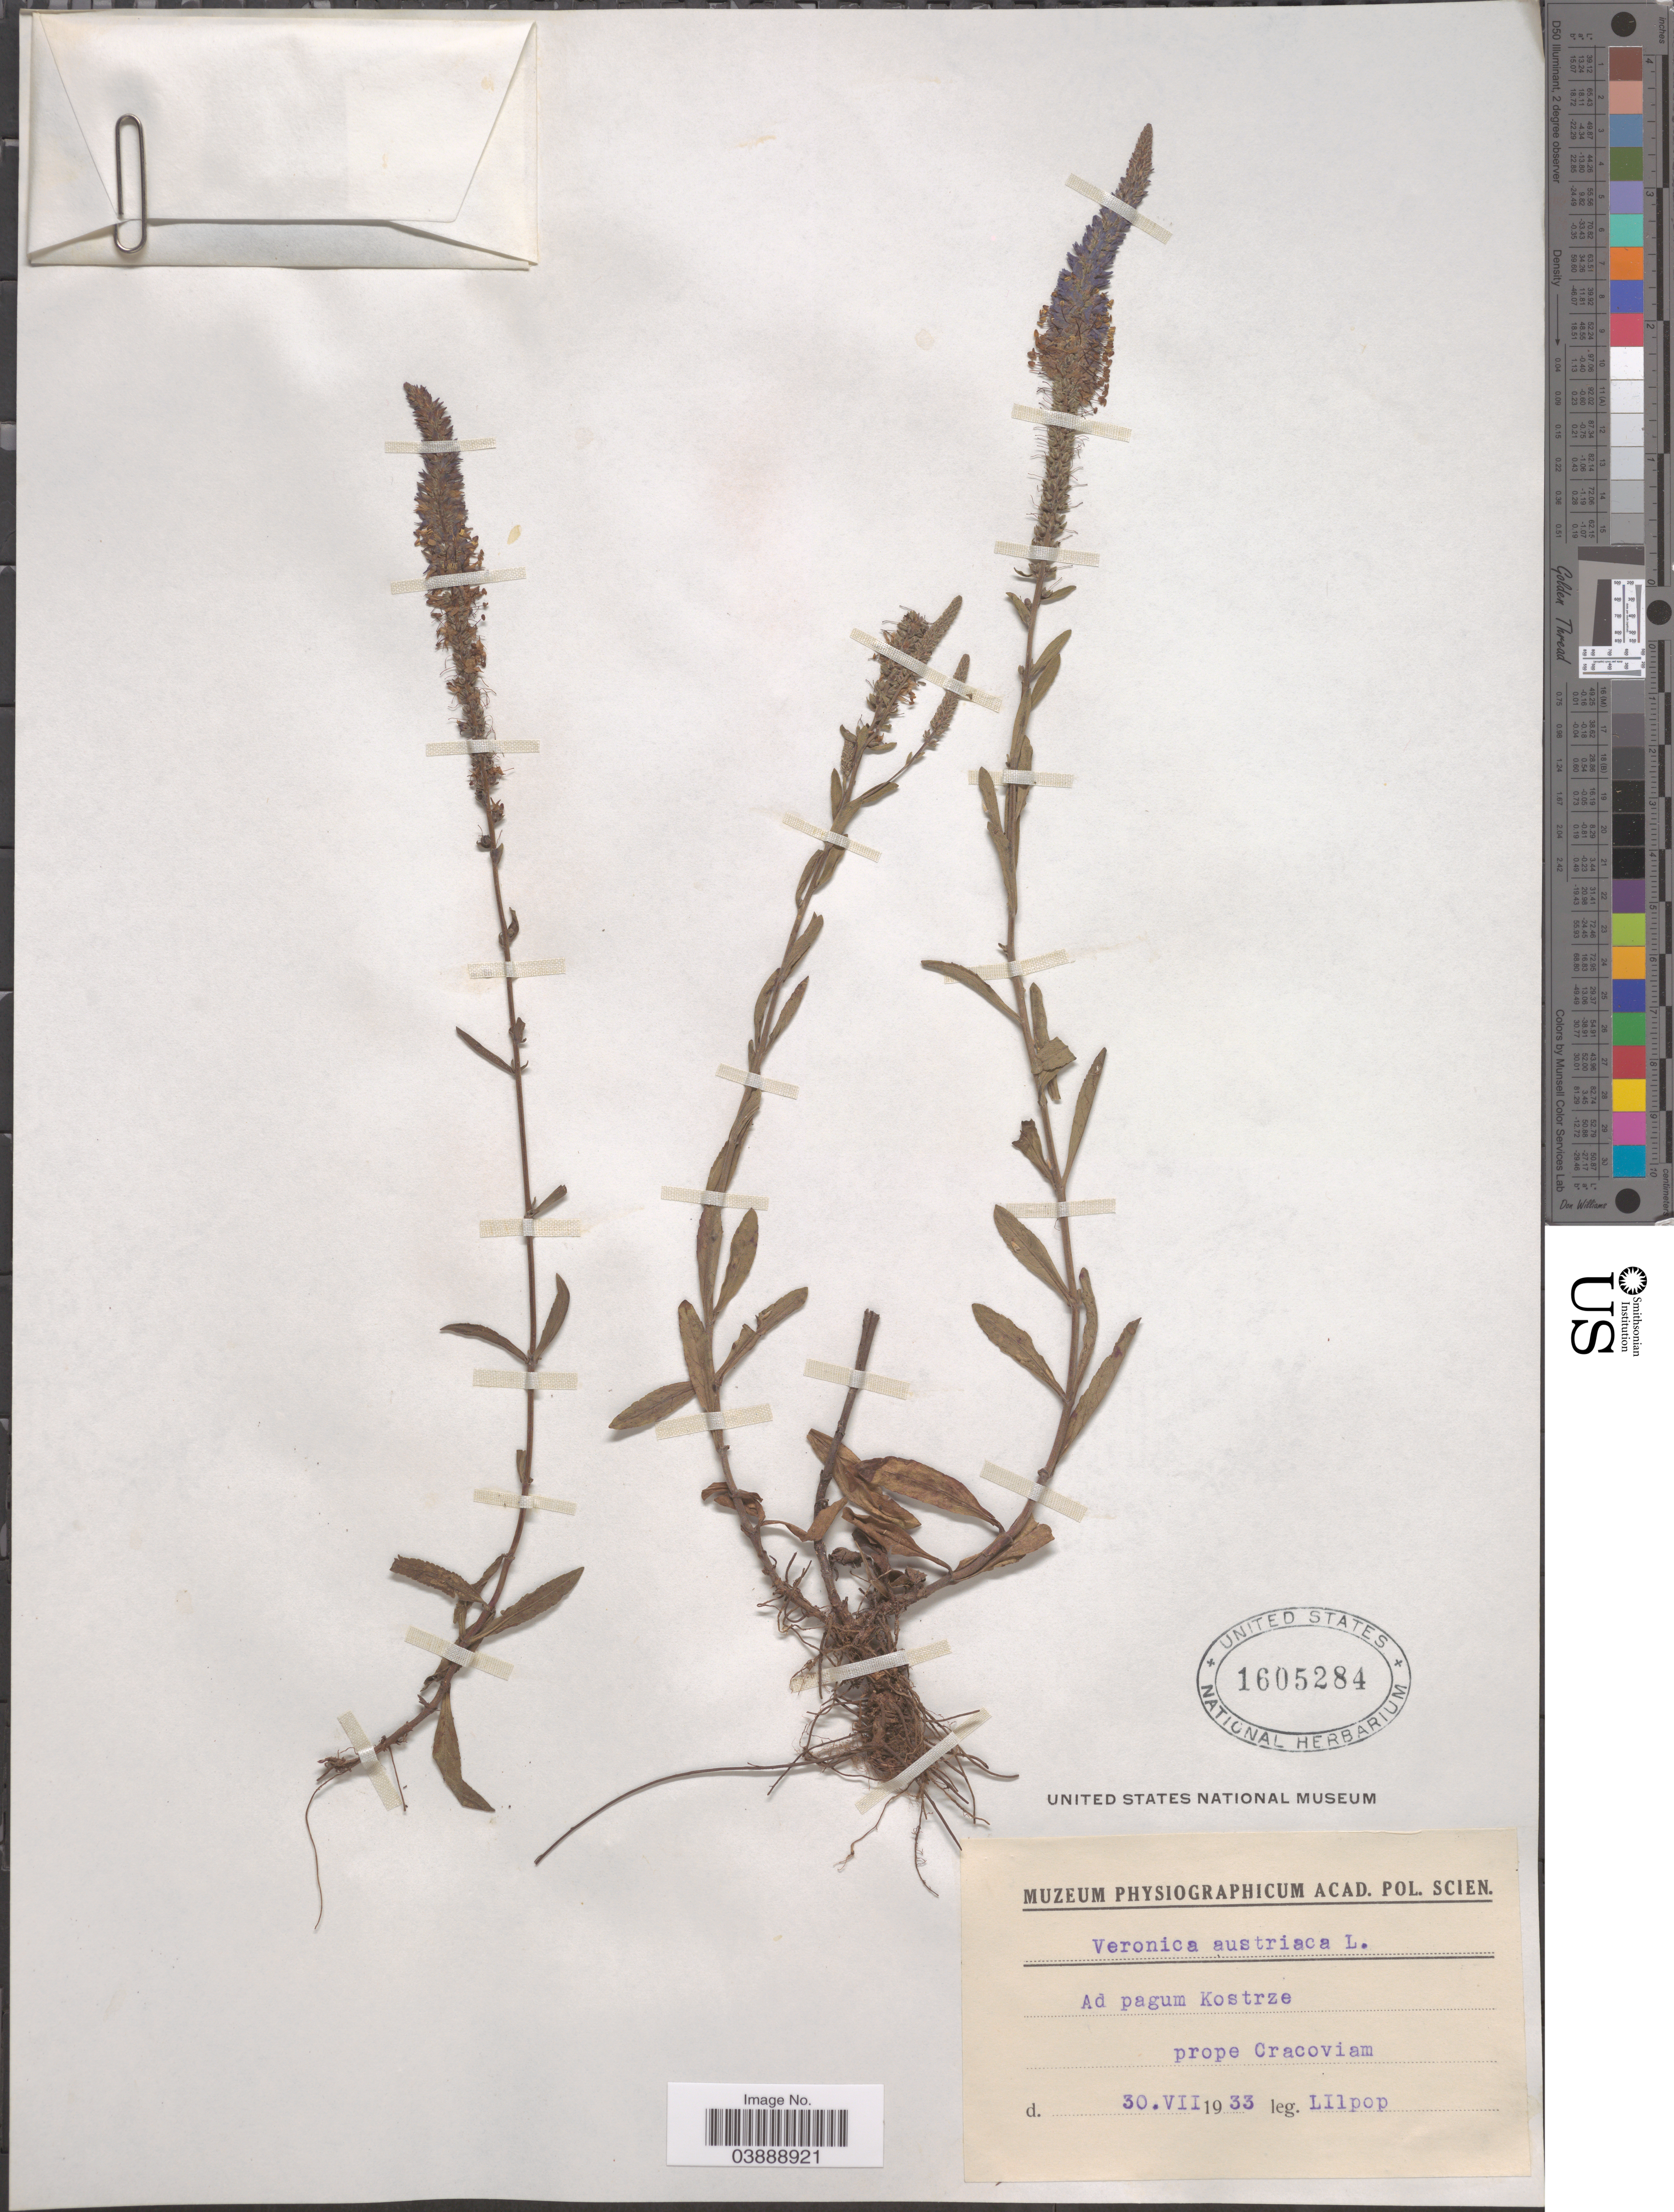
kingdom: Plantae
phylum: Tracheophyta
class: Magnoliopsida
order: Lamiales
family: Plantaginaceae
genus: Veronica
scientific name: Veronica austriaca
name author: L.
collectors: Lilpop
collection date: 1933-07-30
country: Poland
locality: Ad pagum Kostrze prope Cracoviam.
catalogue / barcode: US 1605284